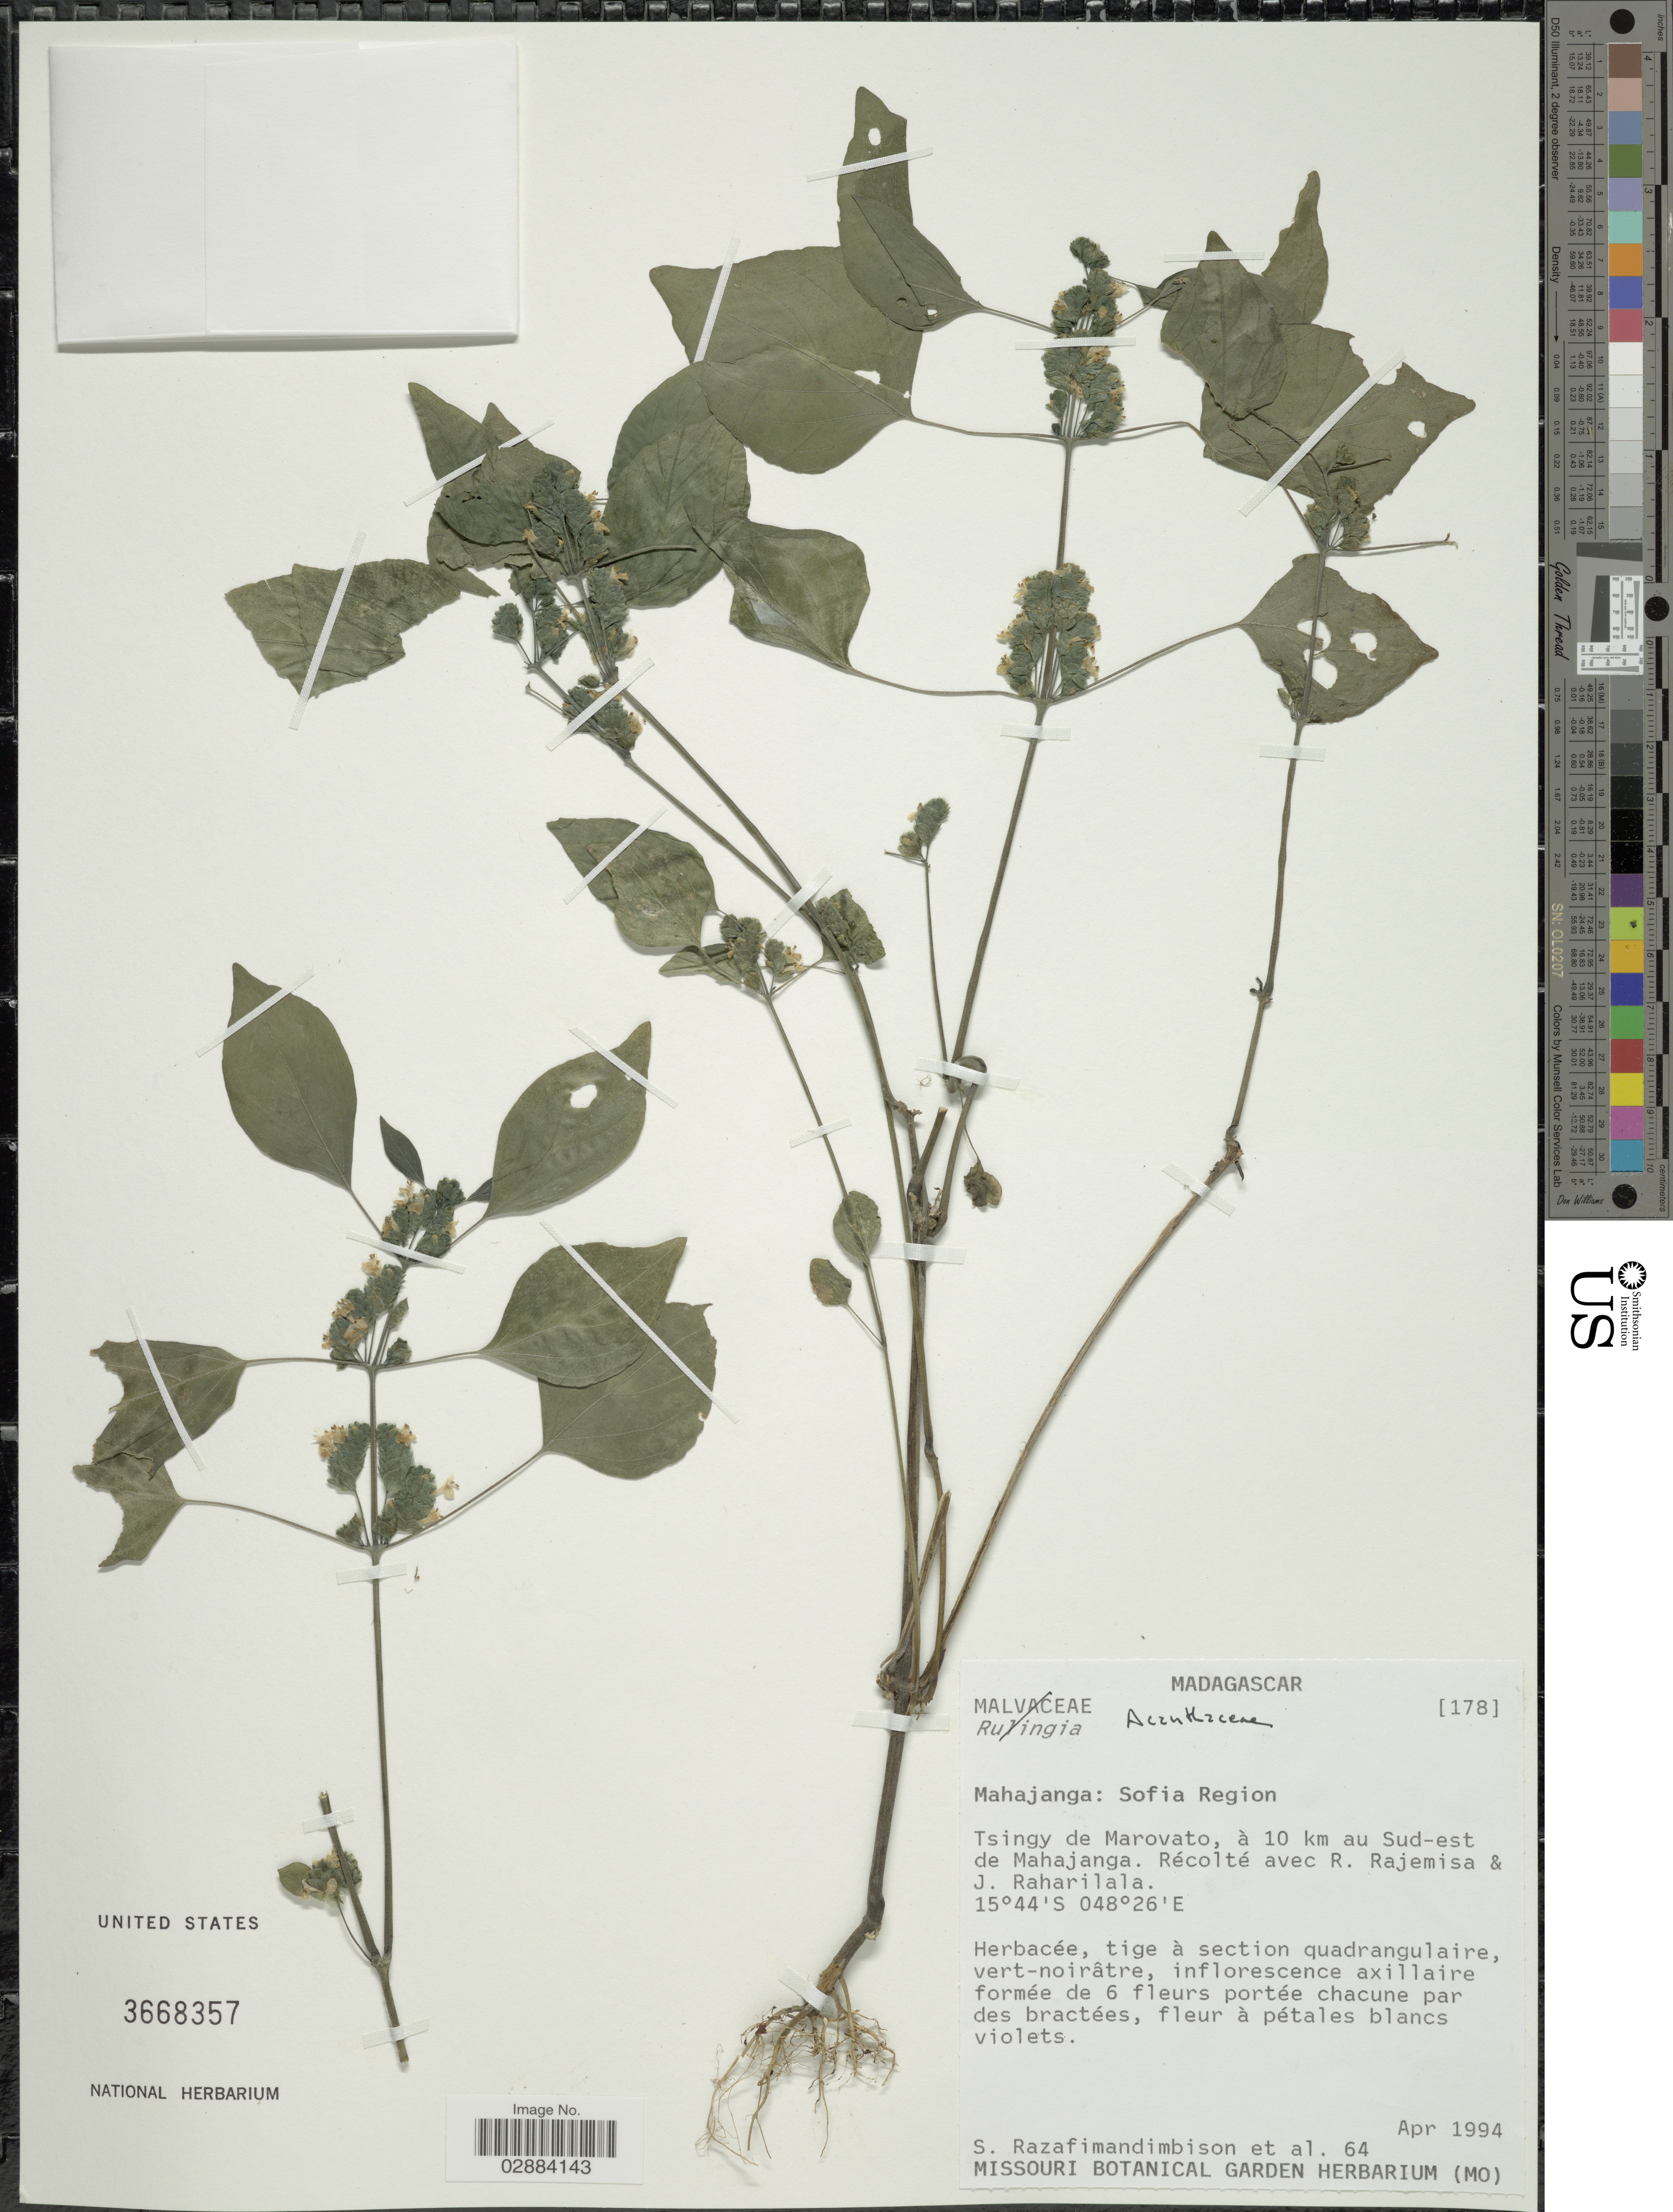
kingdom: Plantae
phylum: Tracheophyta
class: Magnoliopsida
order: Lamiales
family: Acanthaceae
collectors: S. G. Razafimandimbison & et al.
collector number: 64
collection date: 1994-04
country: Madagascar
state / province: Sofia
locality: Sofia Region. Tsingy de Marovato, à 10 km au Sud-est de Mahajanga.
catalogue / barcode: US 3668357